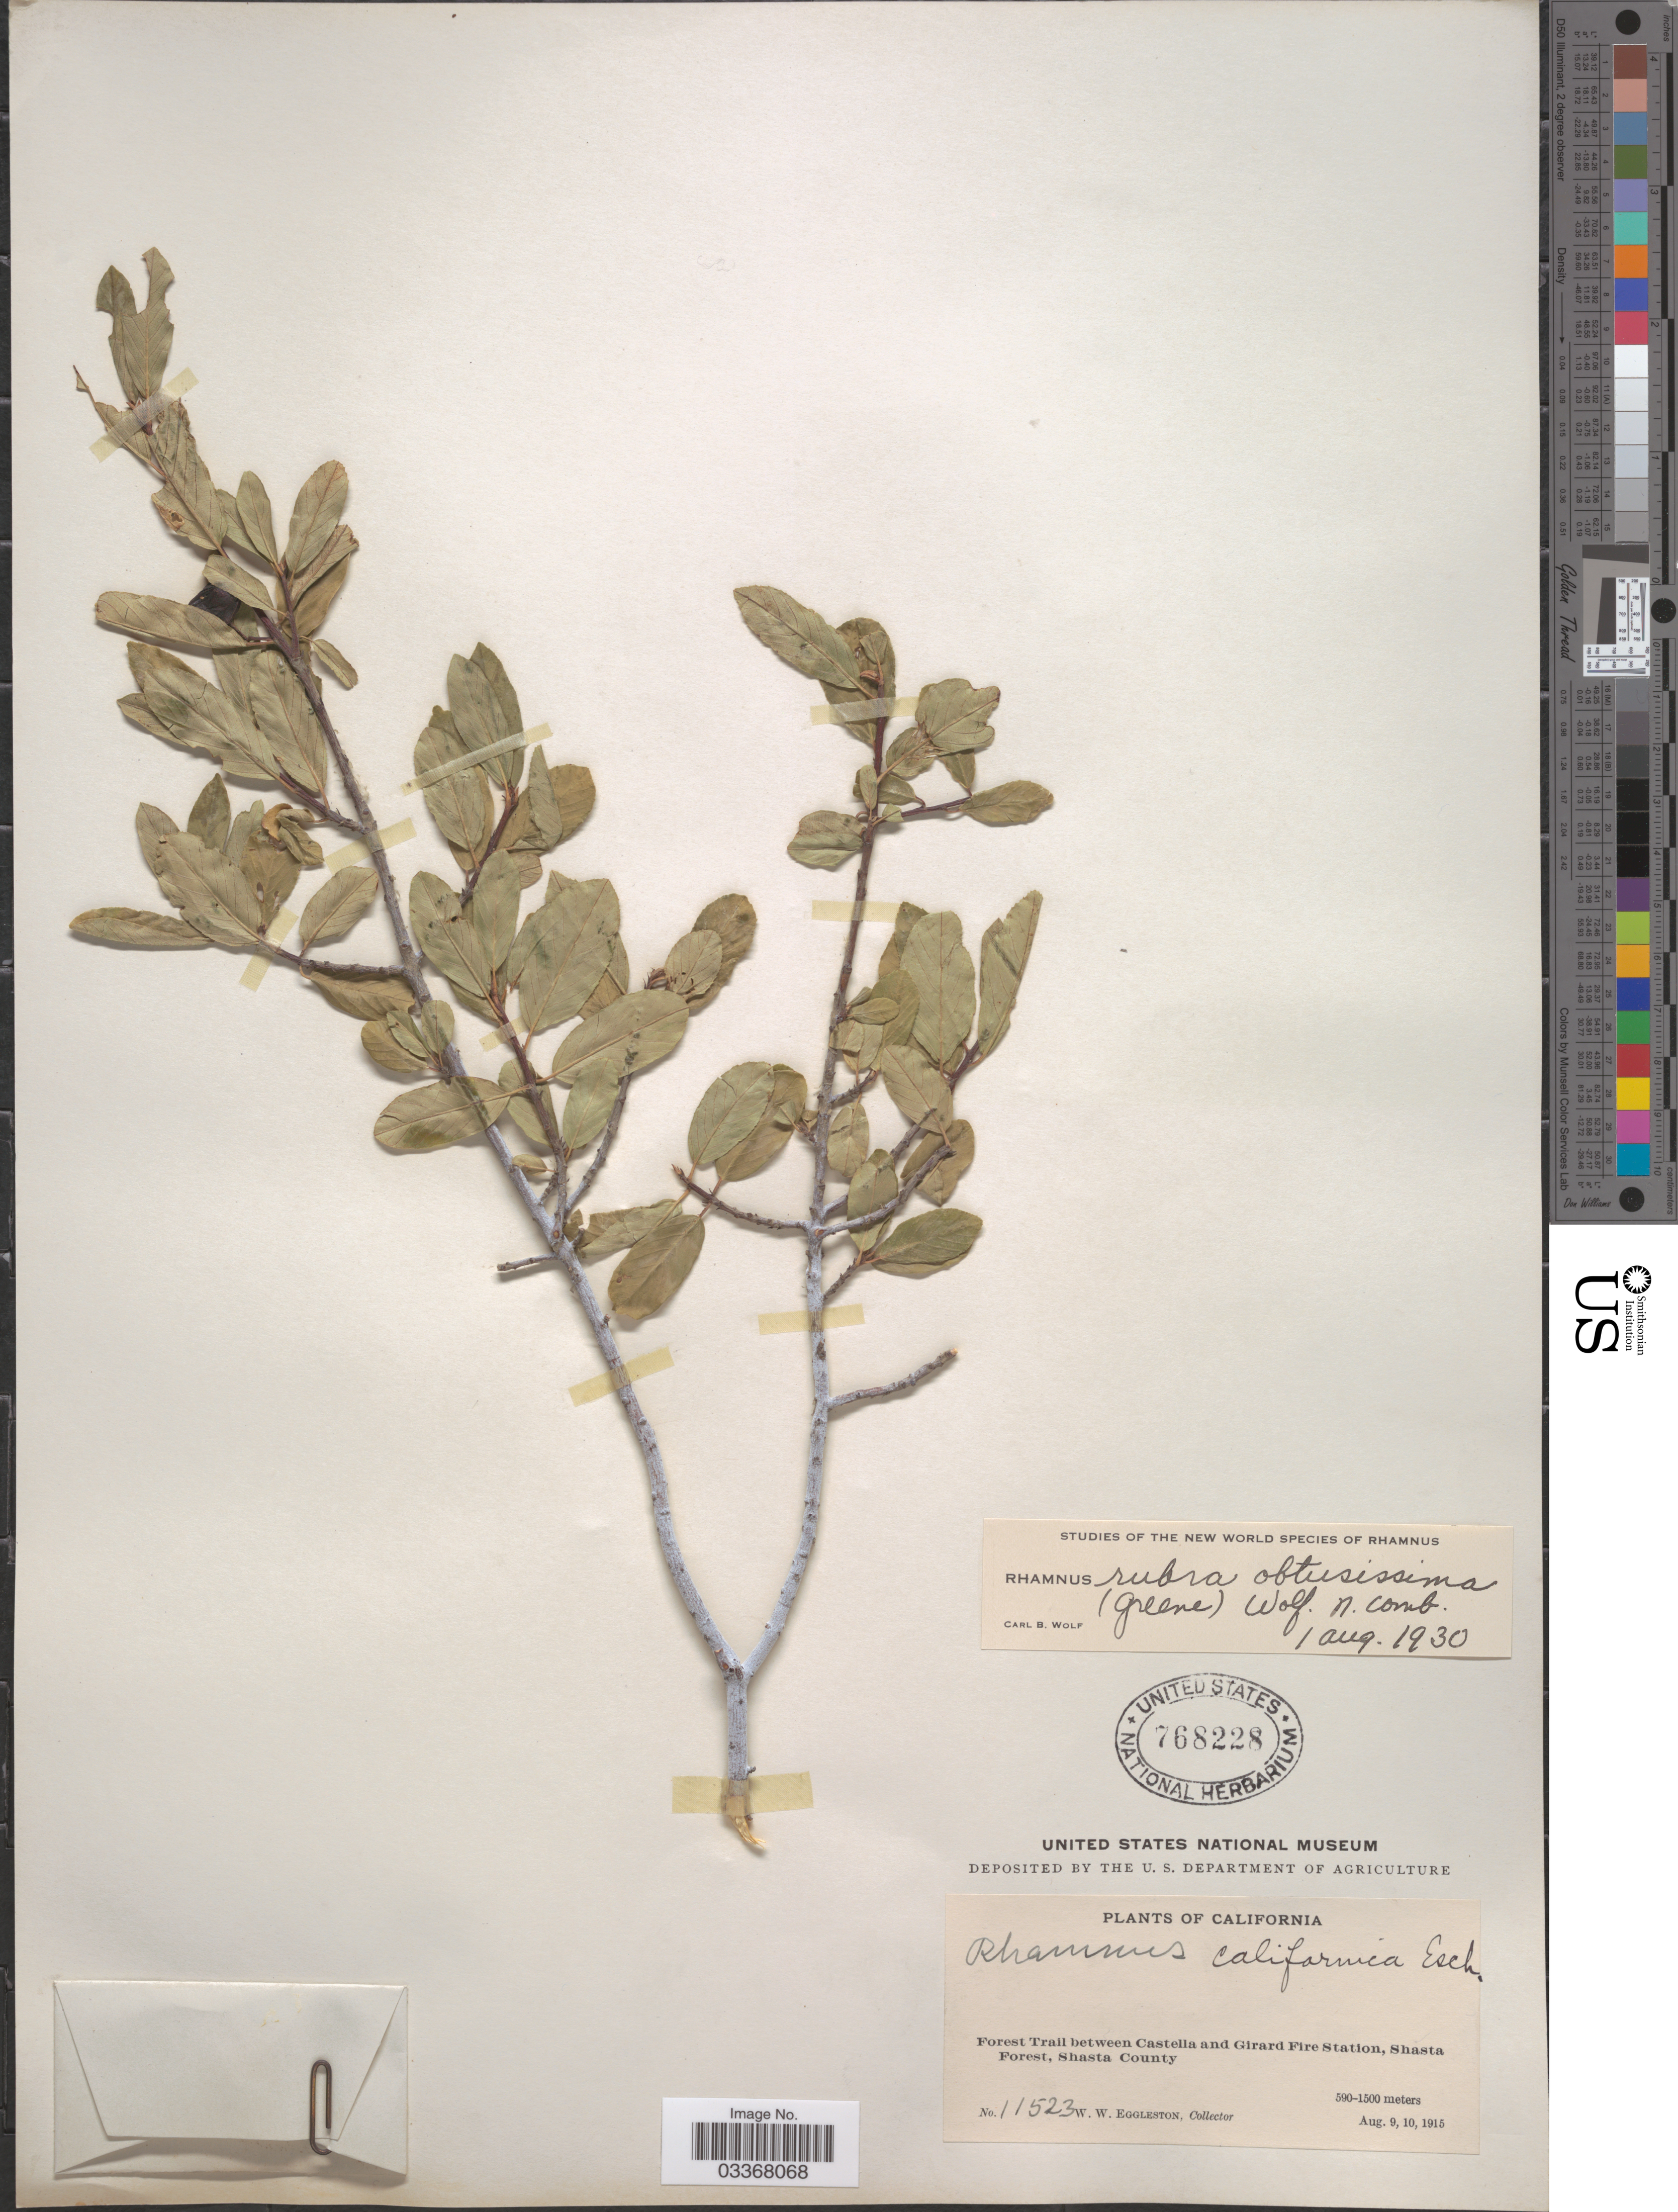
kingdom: Plantae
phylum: Tracheophyta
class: Magnoliopsida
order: Rosales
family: Rhamnaceae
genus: Frangula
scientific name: Frangula rubra subsp. obtusissima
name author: (Greene) Kartesz & Gandhi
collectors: W. W. Eggleston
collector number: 11523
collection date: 1915-08-09/1915-08-10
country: United States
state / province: California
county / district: Shasta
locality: Forest Trail between Castella and Girard Fire Station, Shasta Forest, Shasta County.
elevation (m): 590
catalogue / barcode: US 768228